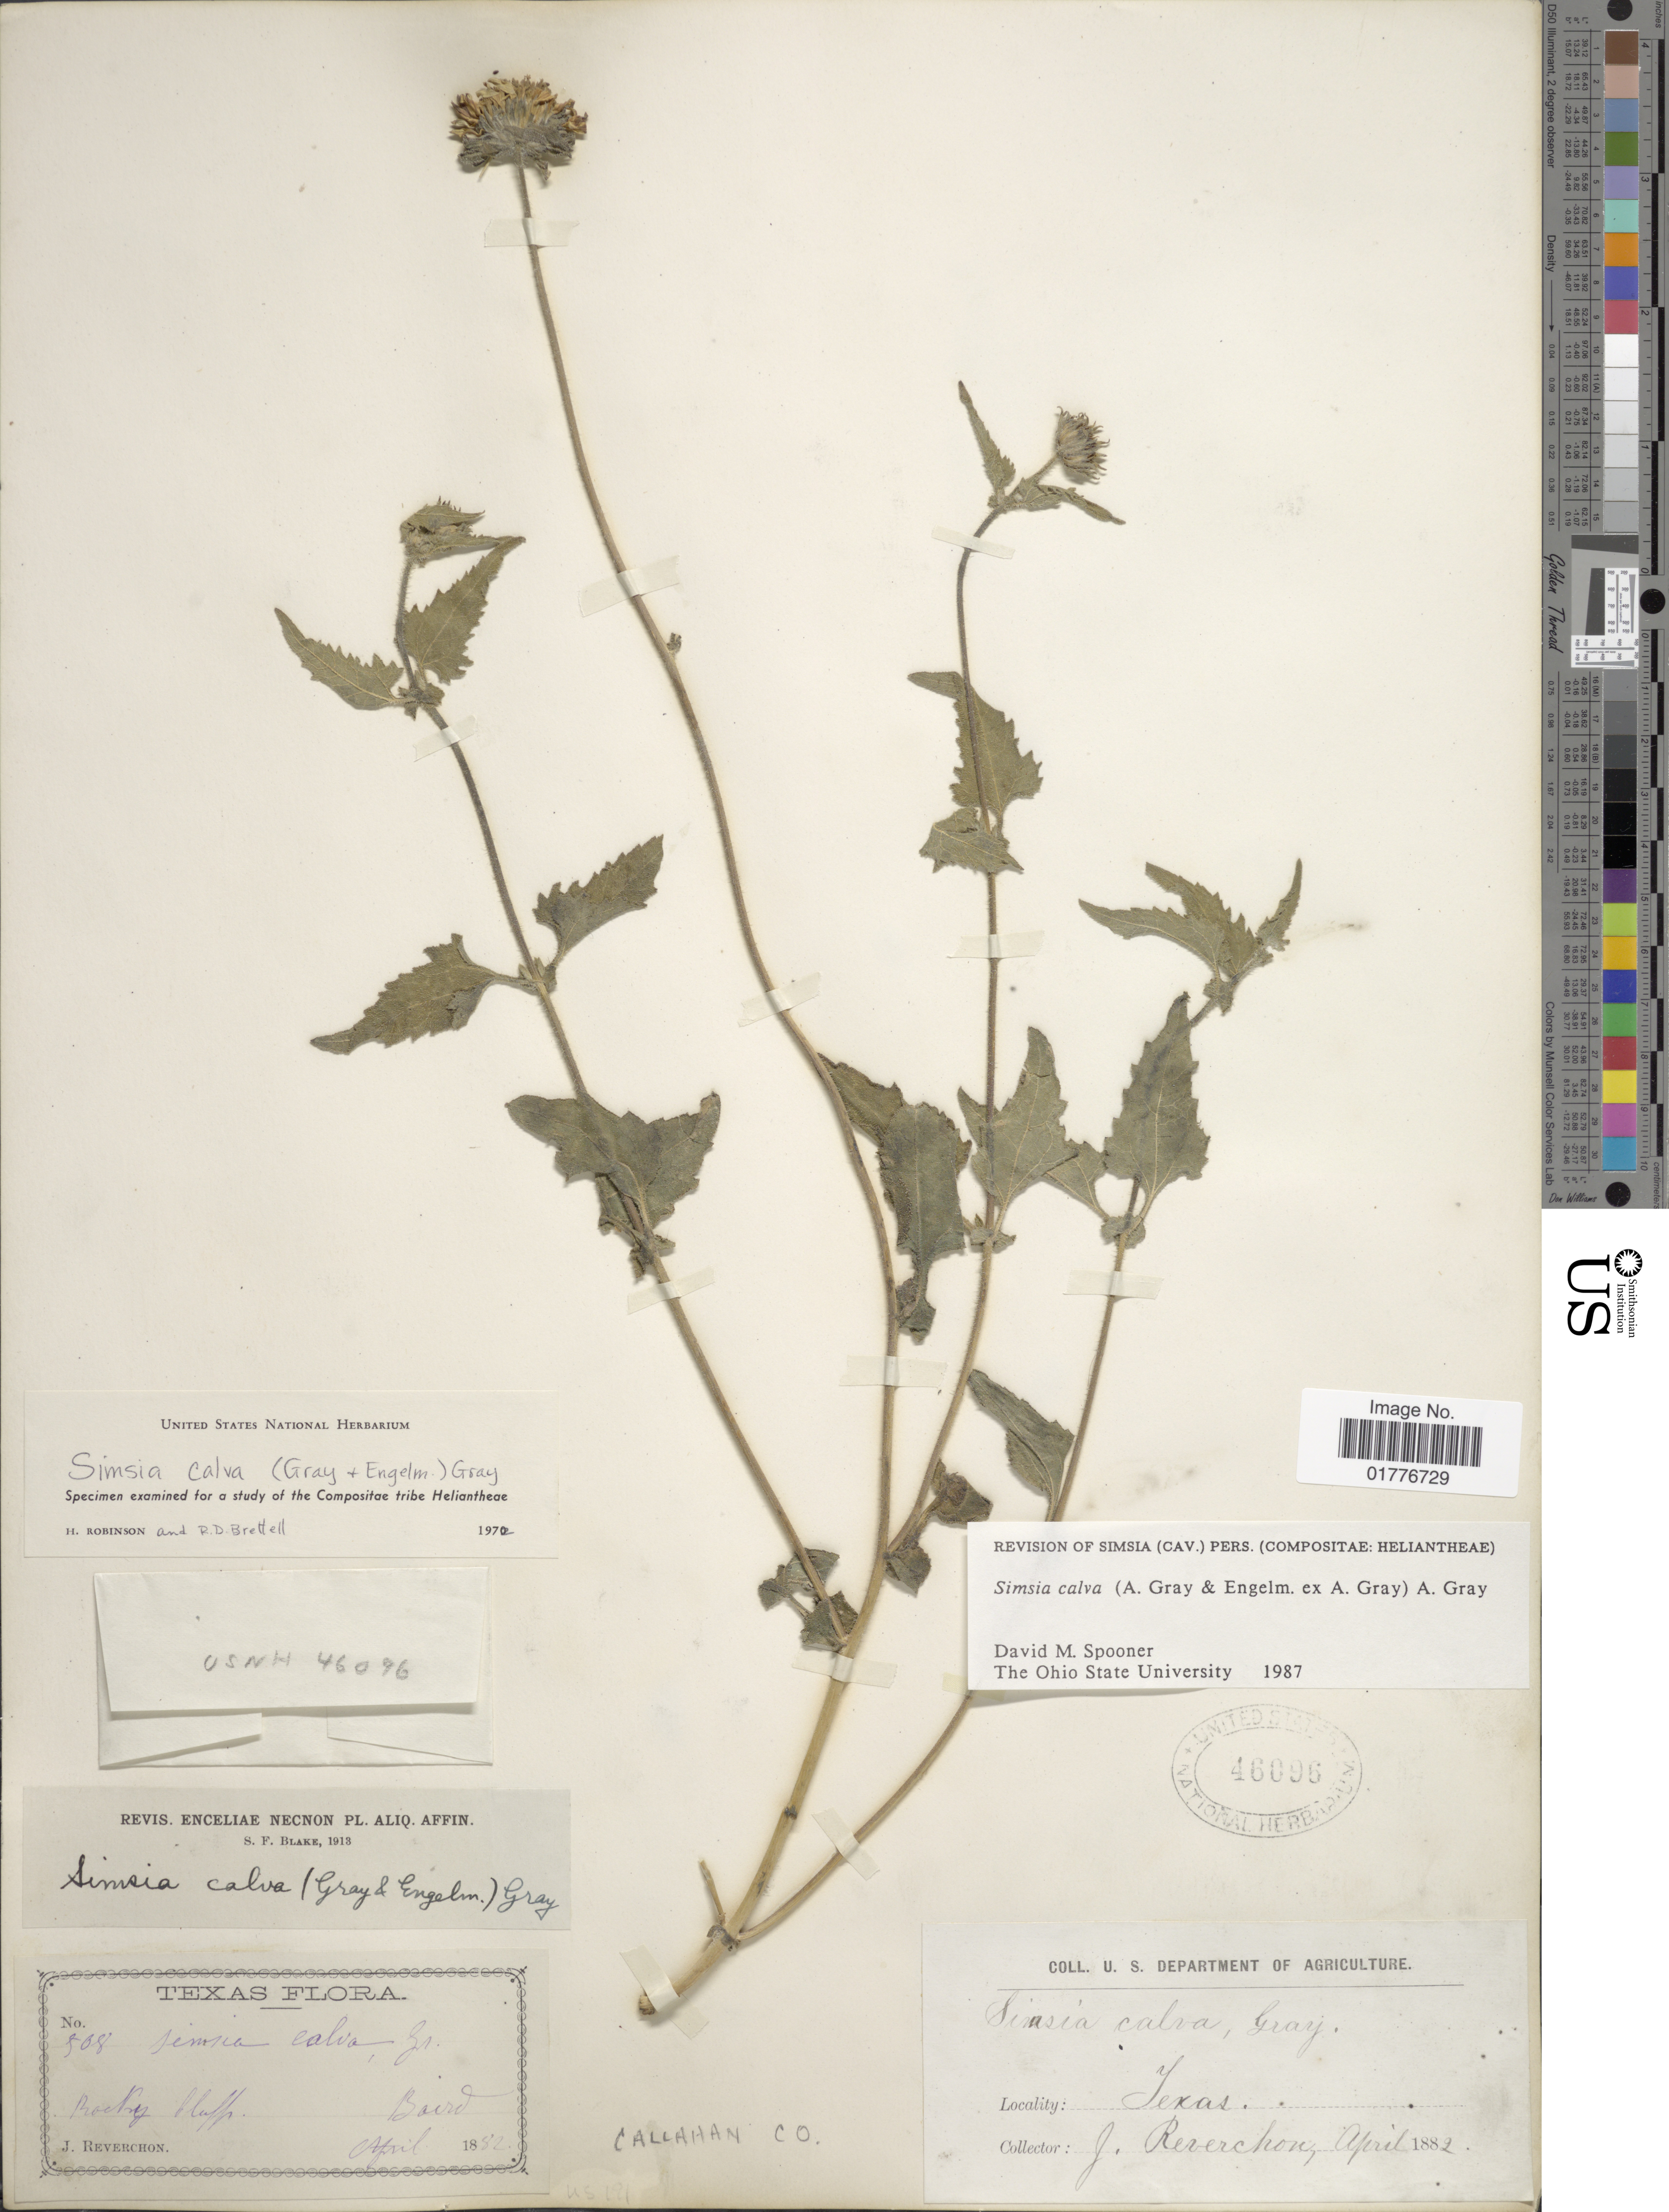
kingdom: Plantae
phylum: Tracheophyta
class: Magnoliopsida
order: Asterales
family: Asteraceae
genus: Simsia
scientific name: Simsia calva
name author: A. Gray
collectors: J. Reverchon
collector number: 568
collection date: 1882-04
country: United States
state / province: Texas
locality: Rocky cliffs, Baird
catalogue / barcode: US 46096